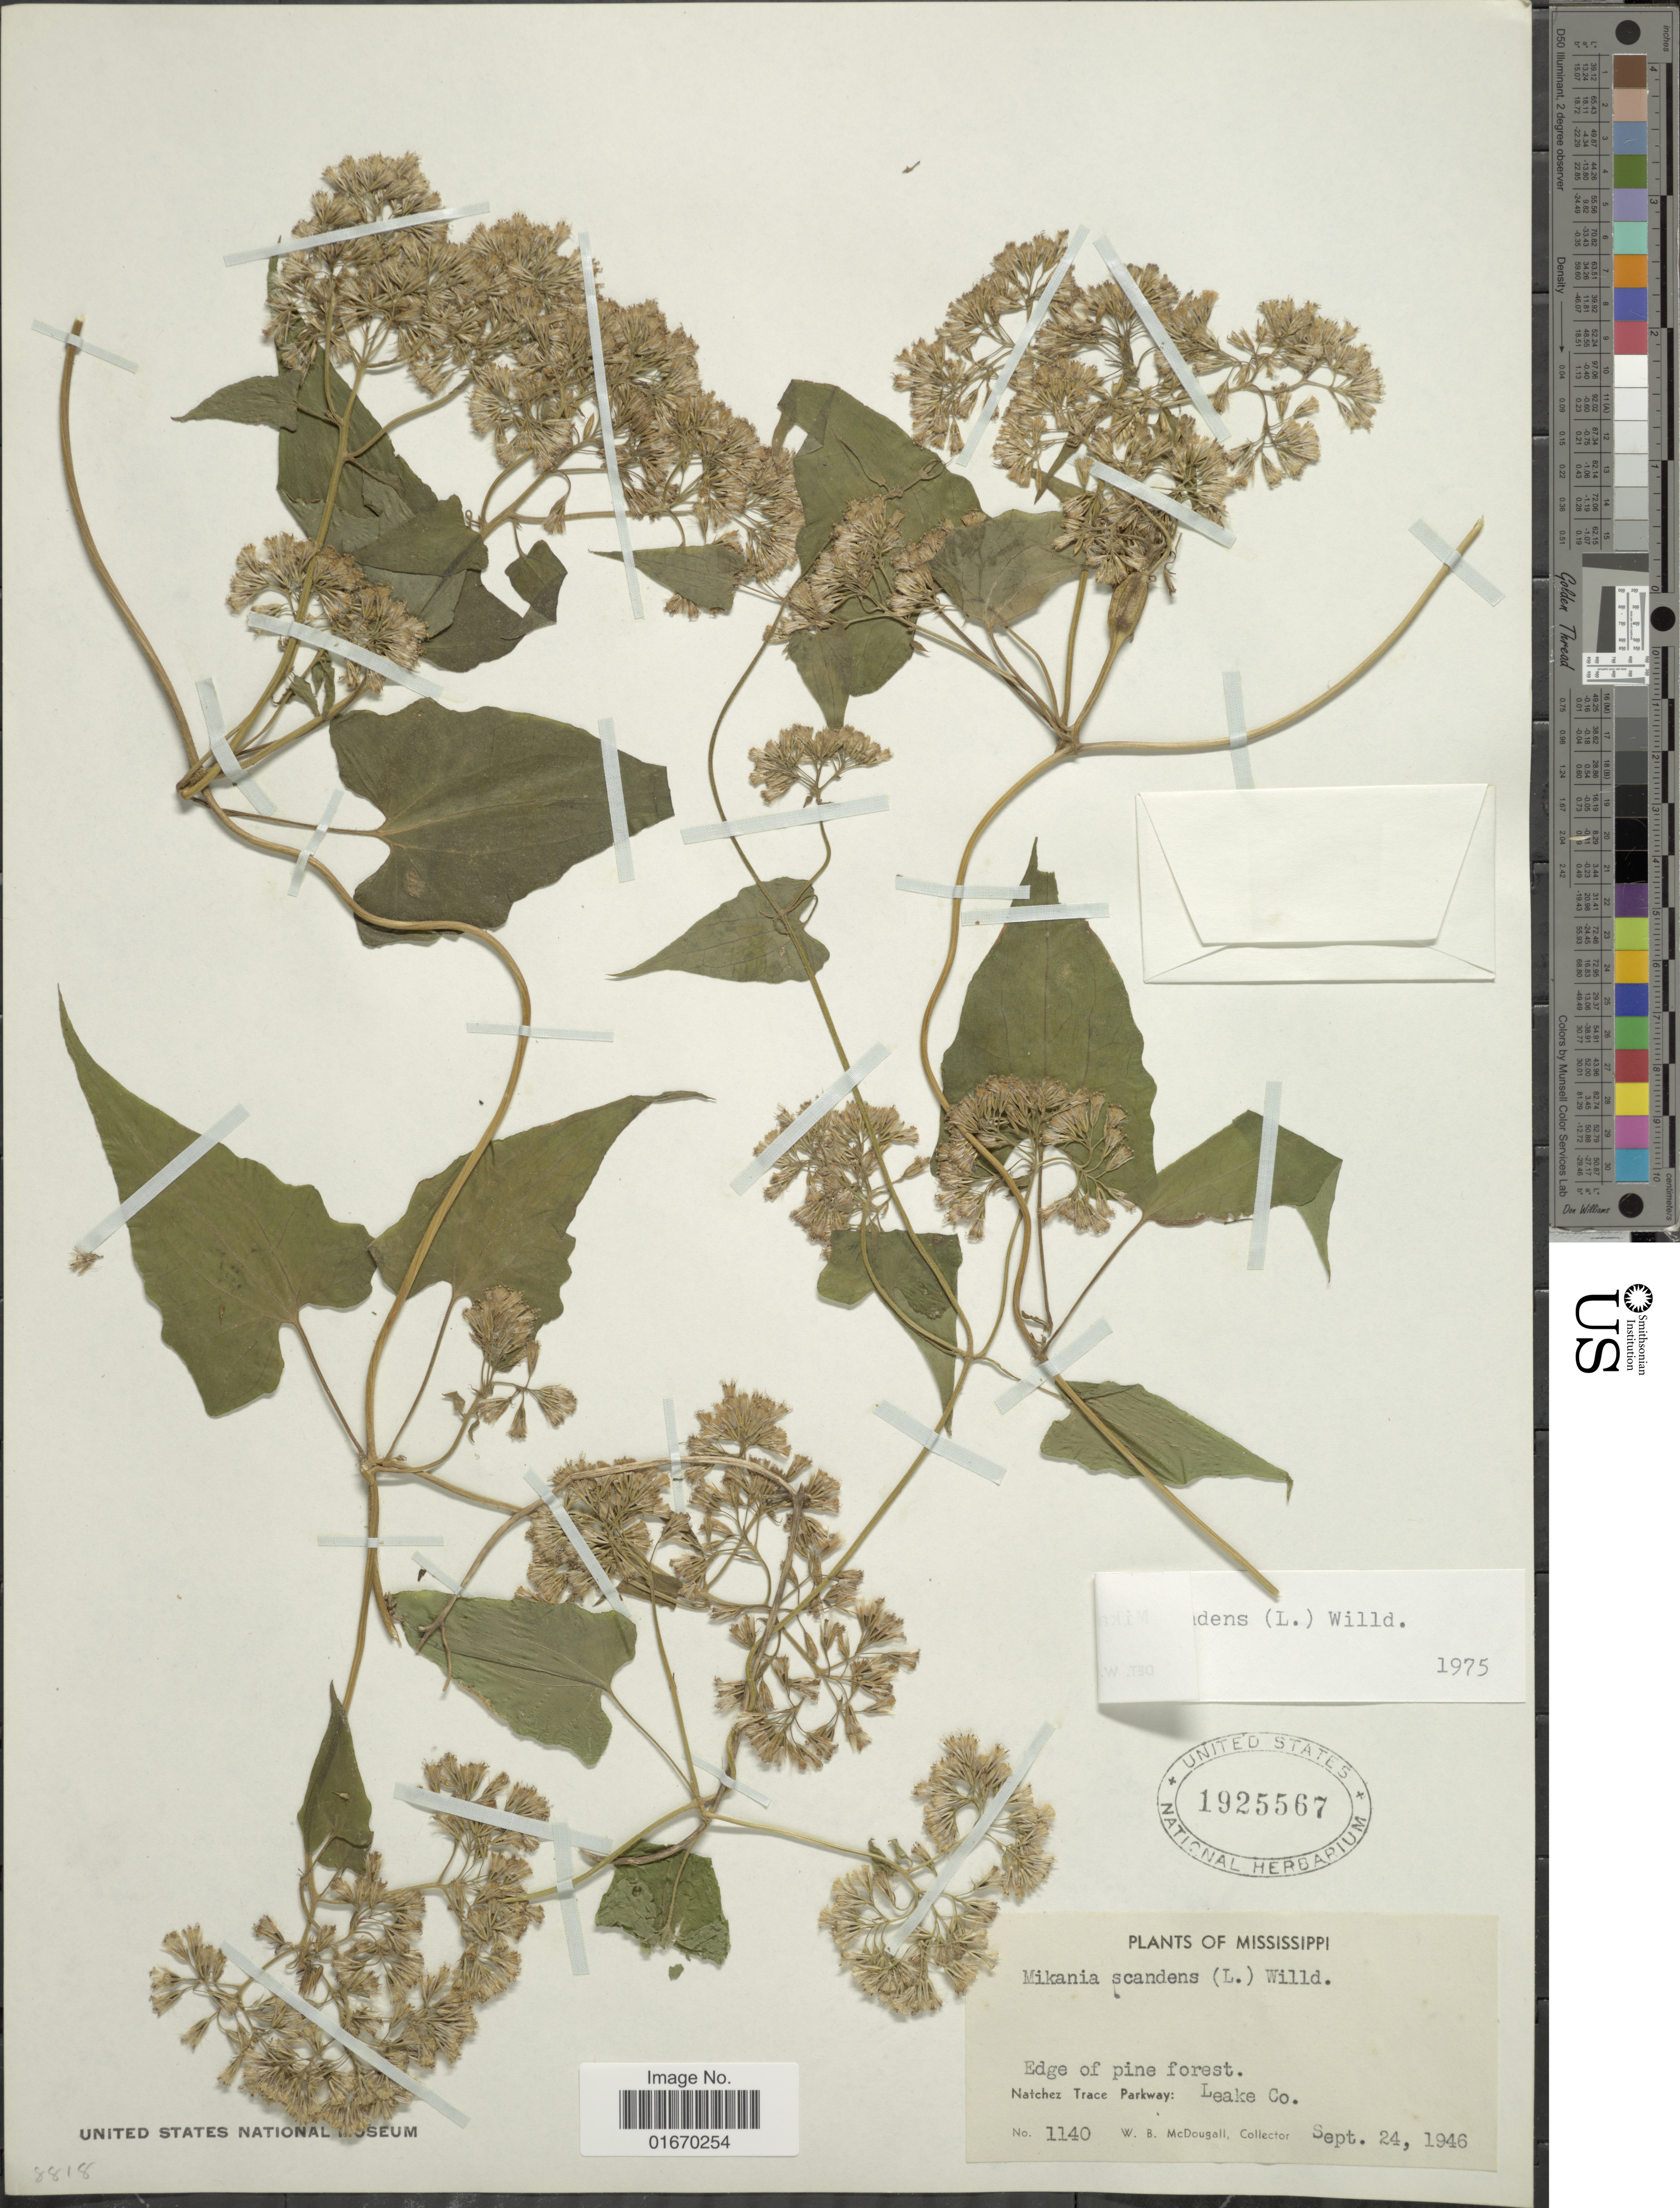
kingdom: Plantae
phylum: Tracheophyta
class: Magnoliopsida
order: Asterales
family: Asteraceae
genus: Mikania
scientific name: Mikania scandens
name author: (L.) Willd.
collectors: W. B. McDougall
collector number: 1140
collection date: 1946-09-24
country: United States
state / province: Mississippi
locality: Natchez Trace Parkway, Leake Co.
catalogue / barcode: US 1925567